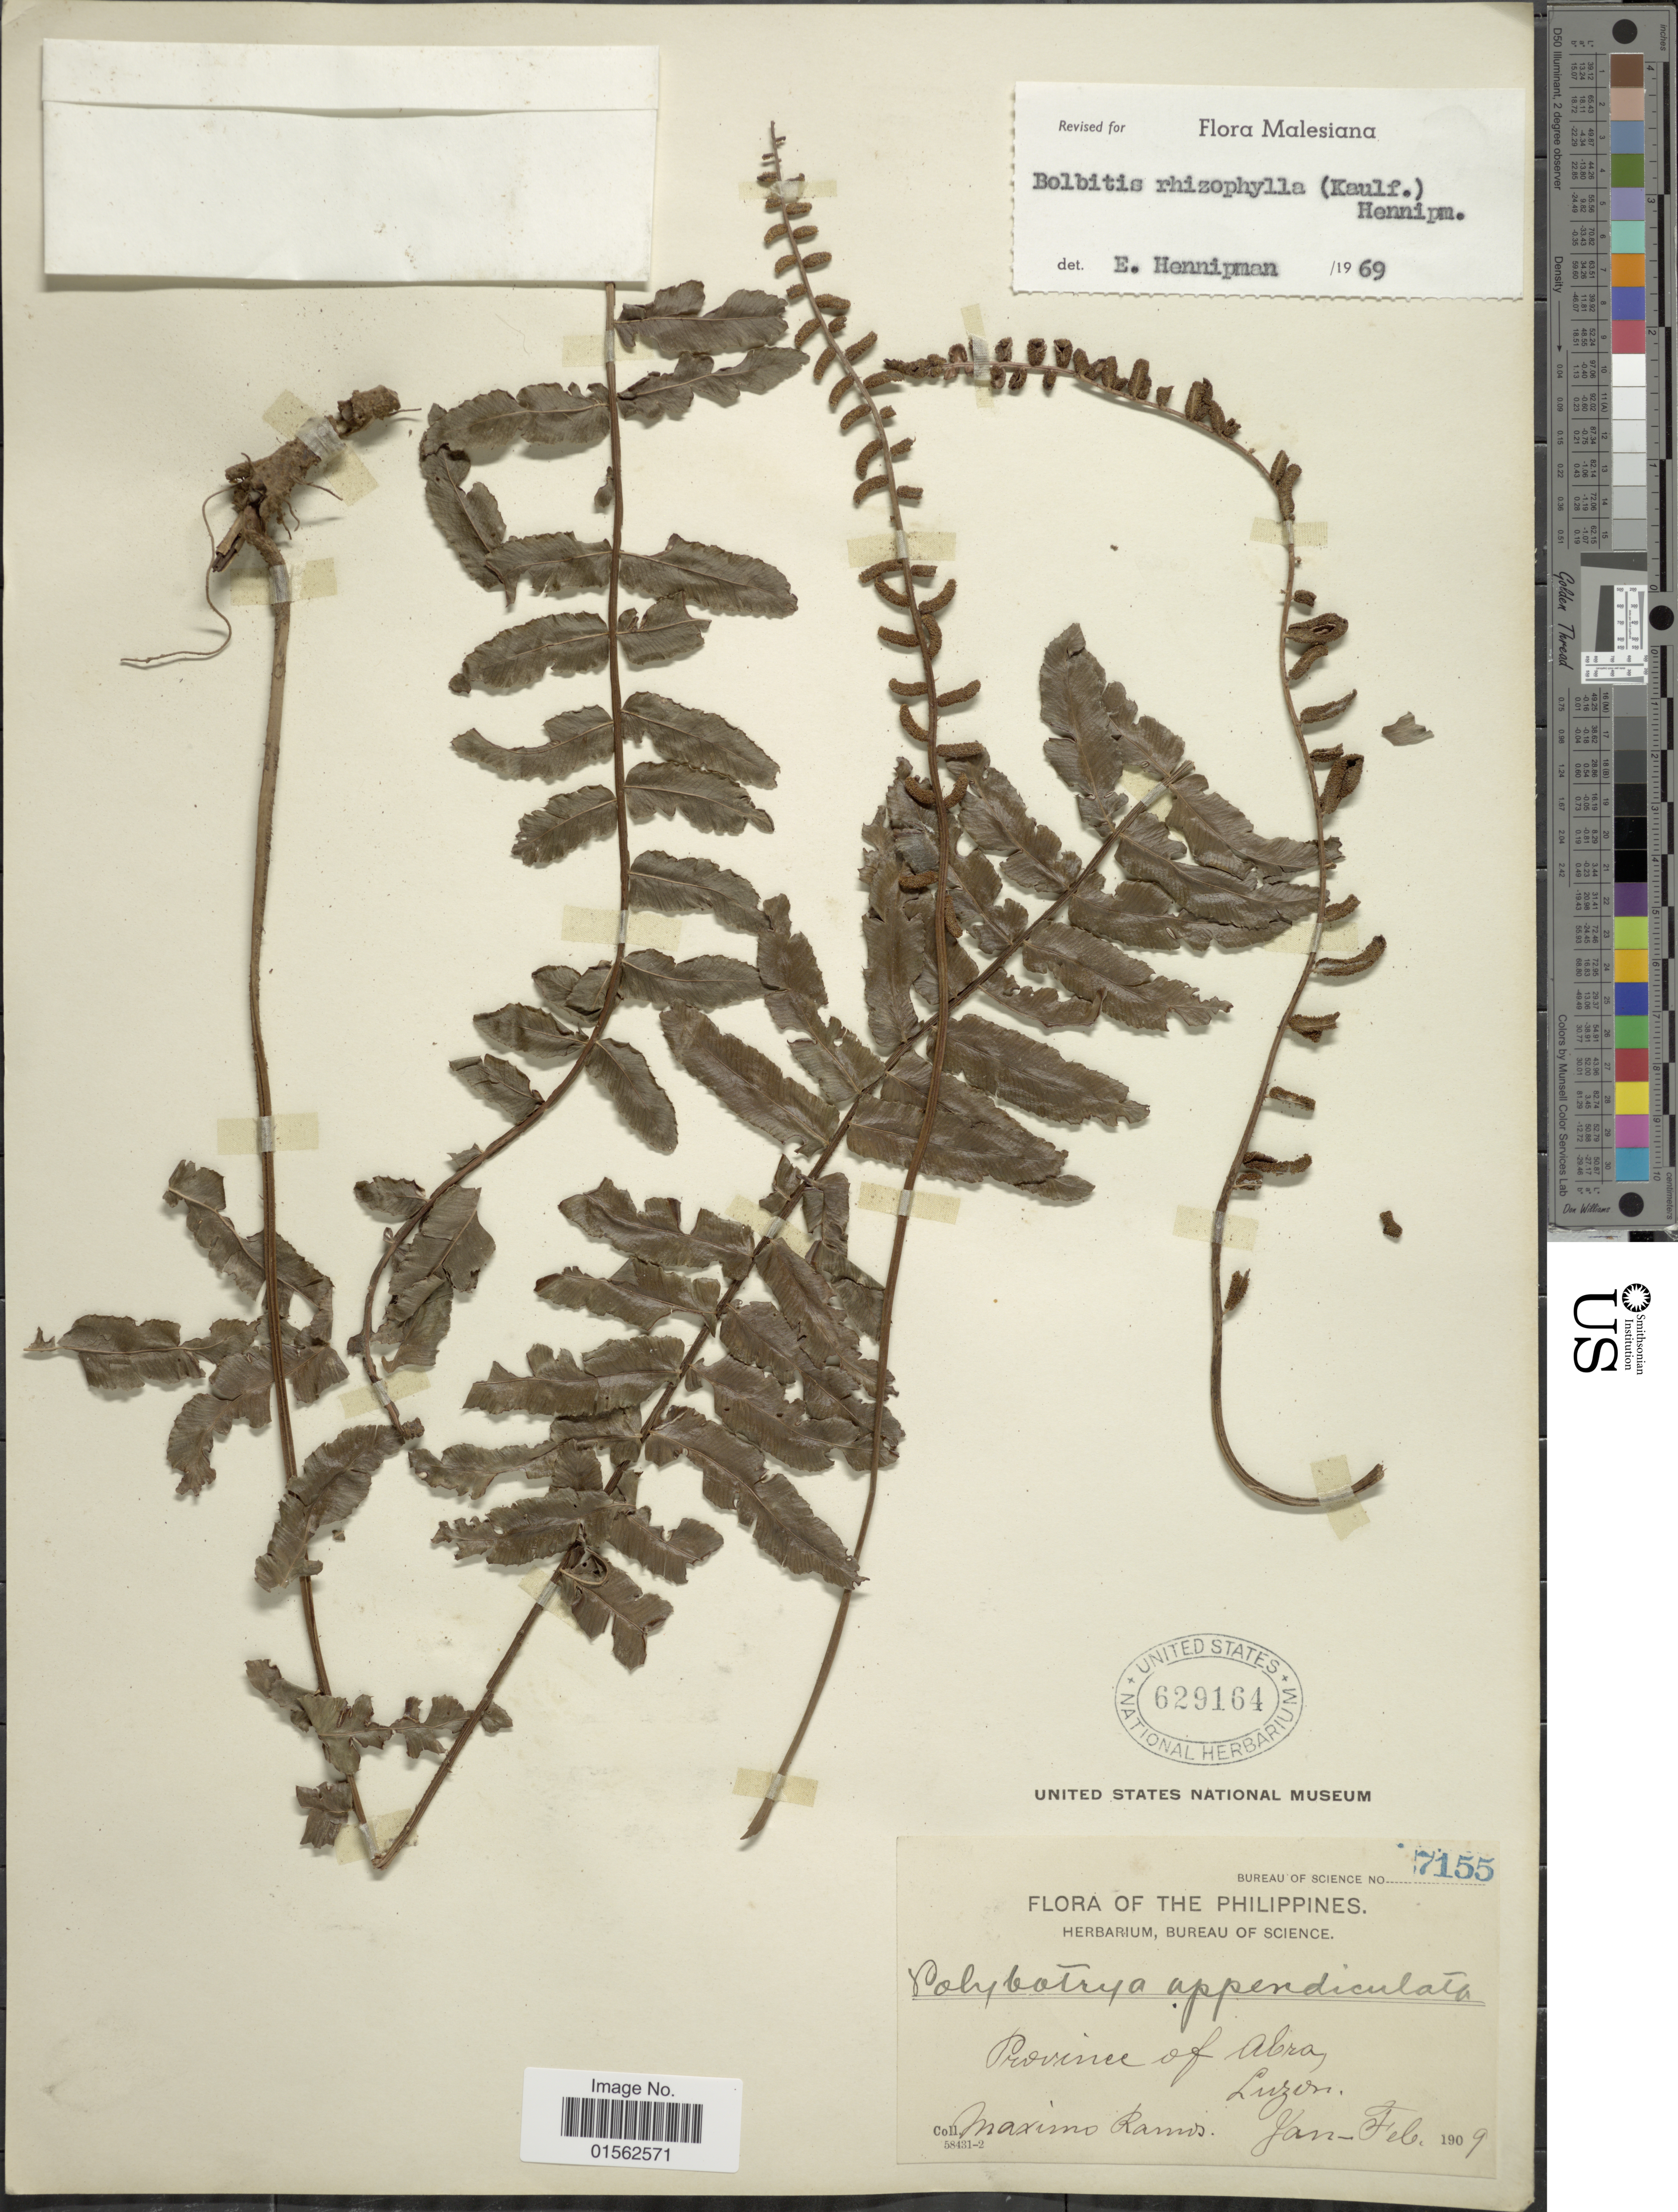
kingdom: Plantae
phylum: Tracheophyta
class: Polypodiopsida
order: Polypodiales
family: Dryopteridaceae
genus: Bolbitis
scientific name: Bolbitis rhizophylla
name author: (Kaulf.) Hennipman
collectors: M. Ramos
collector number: Bureau of Science 7155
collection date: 1909-01/1909-02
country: Philippines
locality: Philippines, Province of Abra, Luzon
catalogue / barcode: US 629164